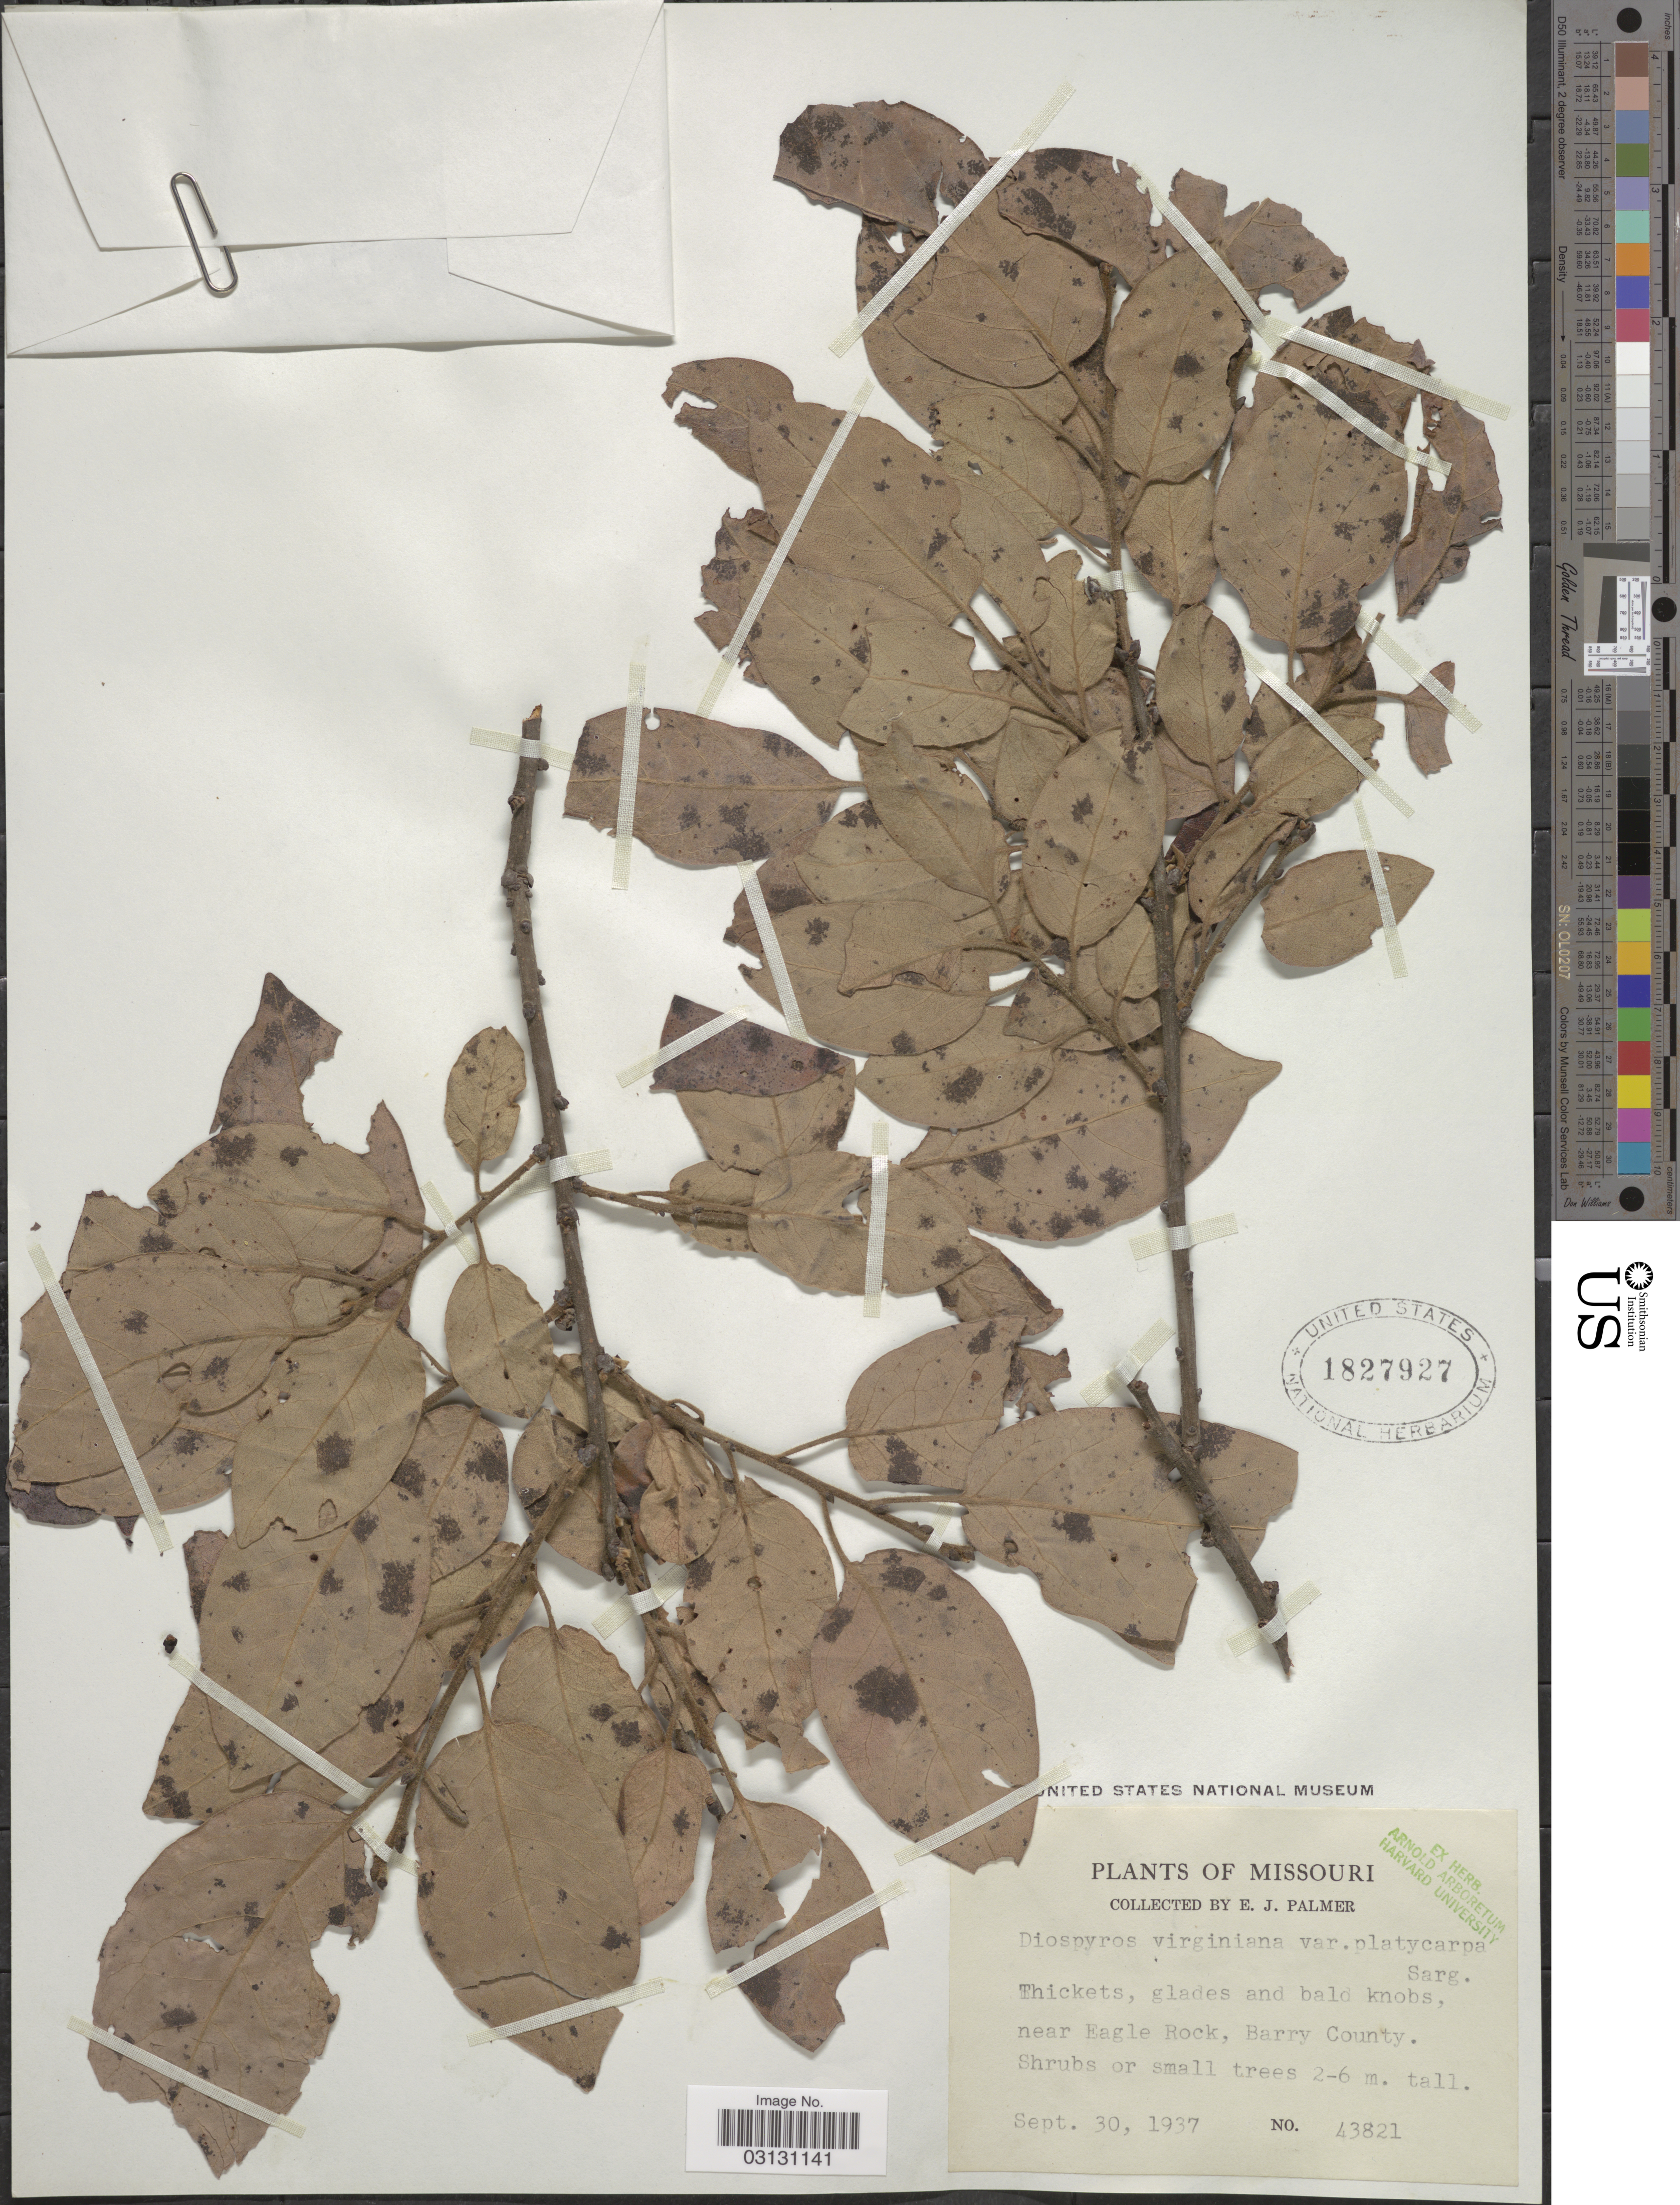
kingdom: Plantae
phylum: Tracheophyta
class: Magnoliopsida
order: Ericales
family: Ebenaceae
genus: Diospyros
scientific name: Diospyros virginiana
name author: L.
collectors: E. J. Palmer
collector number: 43821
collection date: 1937-09-30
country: United States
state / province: Missouri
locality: Thickets, glades and bald knobs, near Eagle Rock, Barry County.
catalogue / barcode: US 1827927